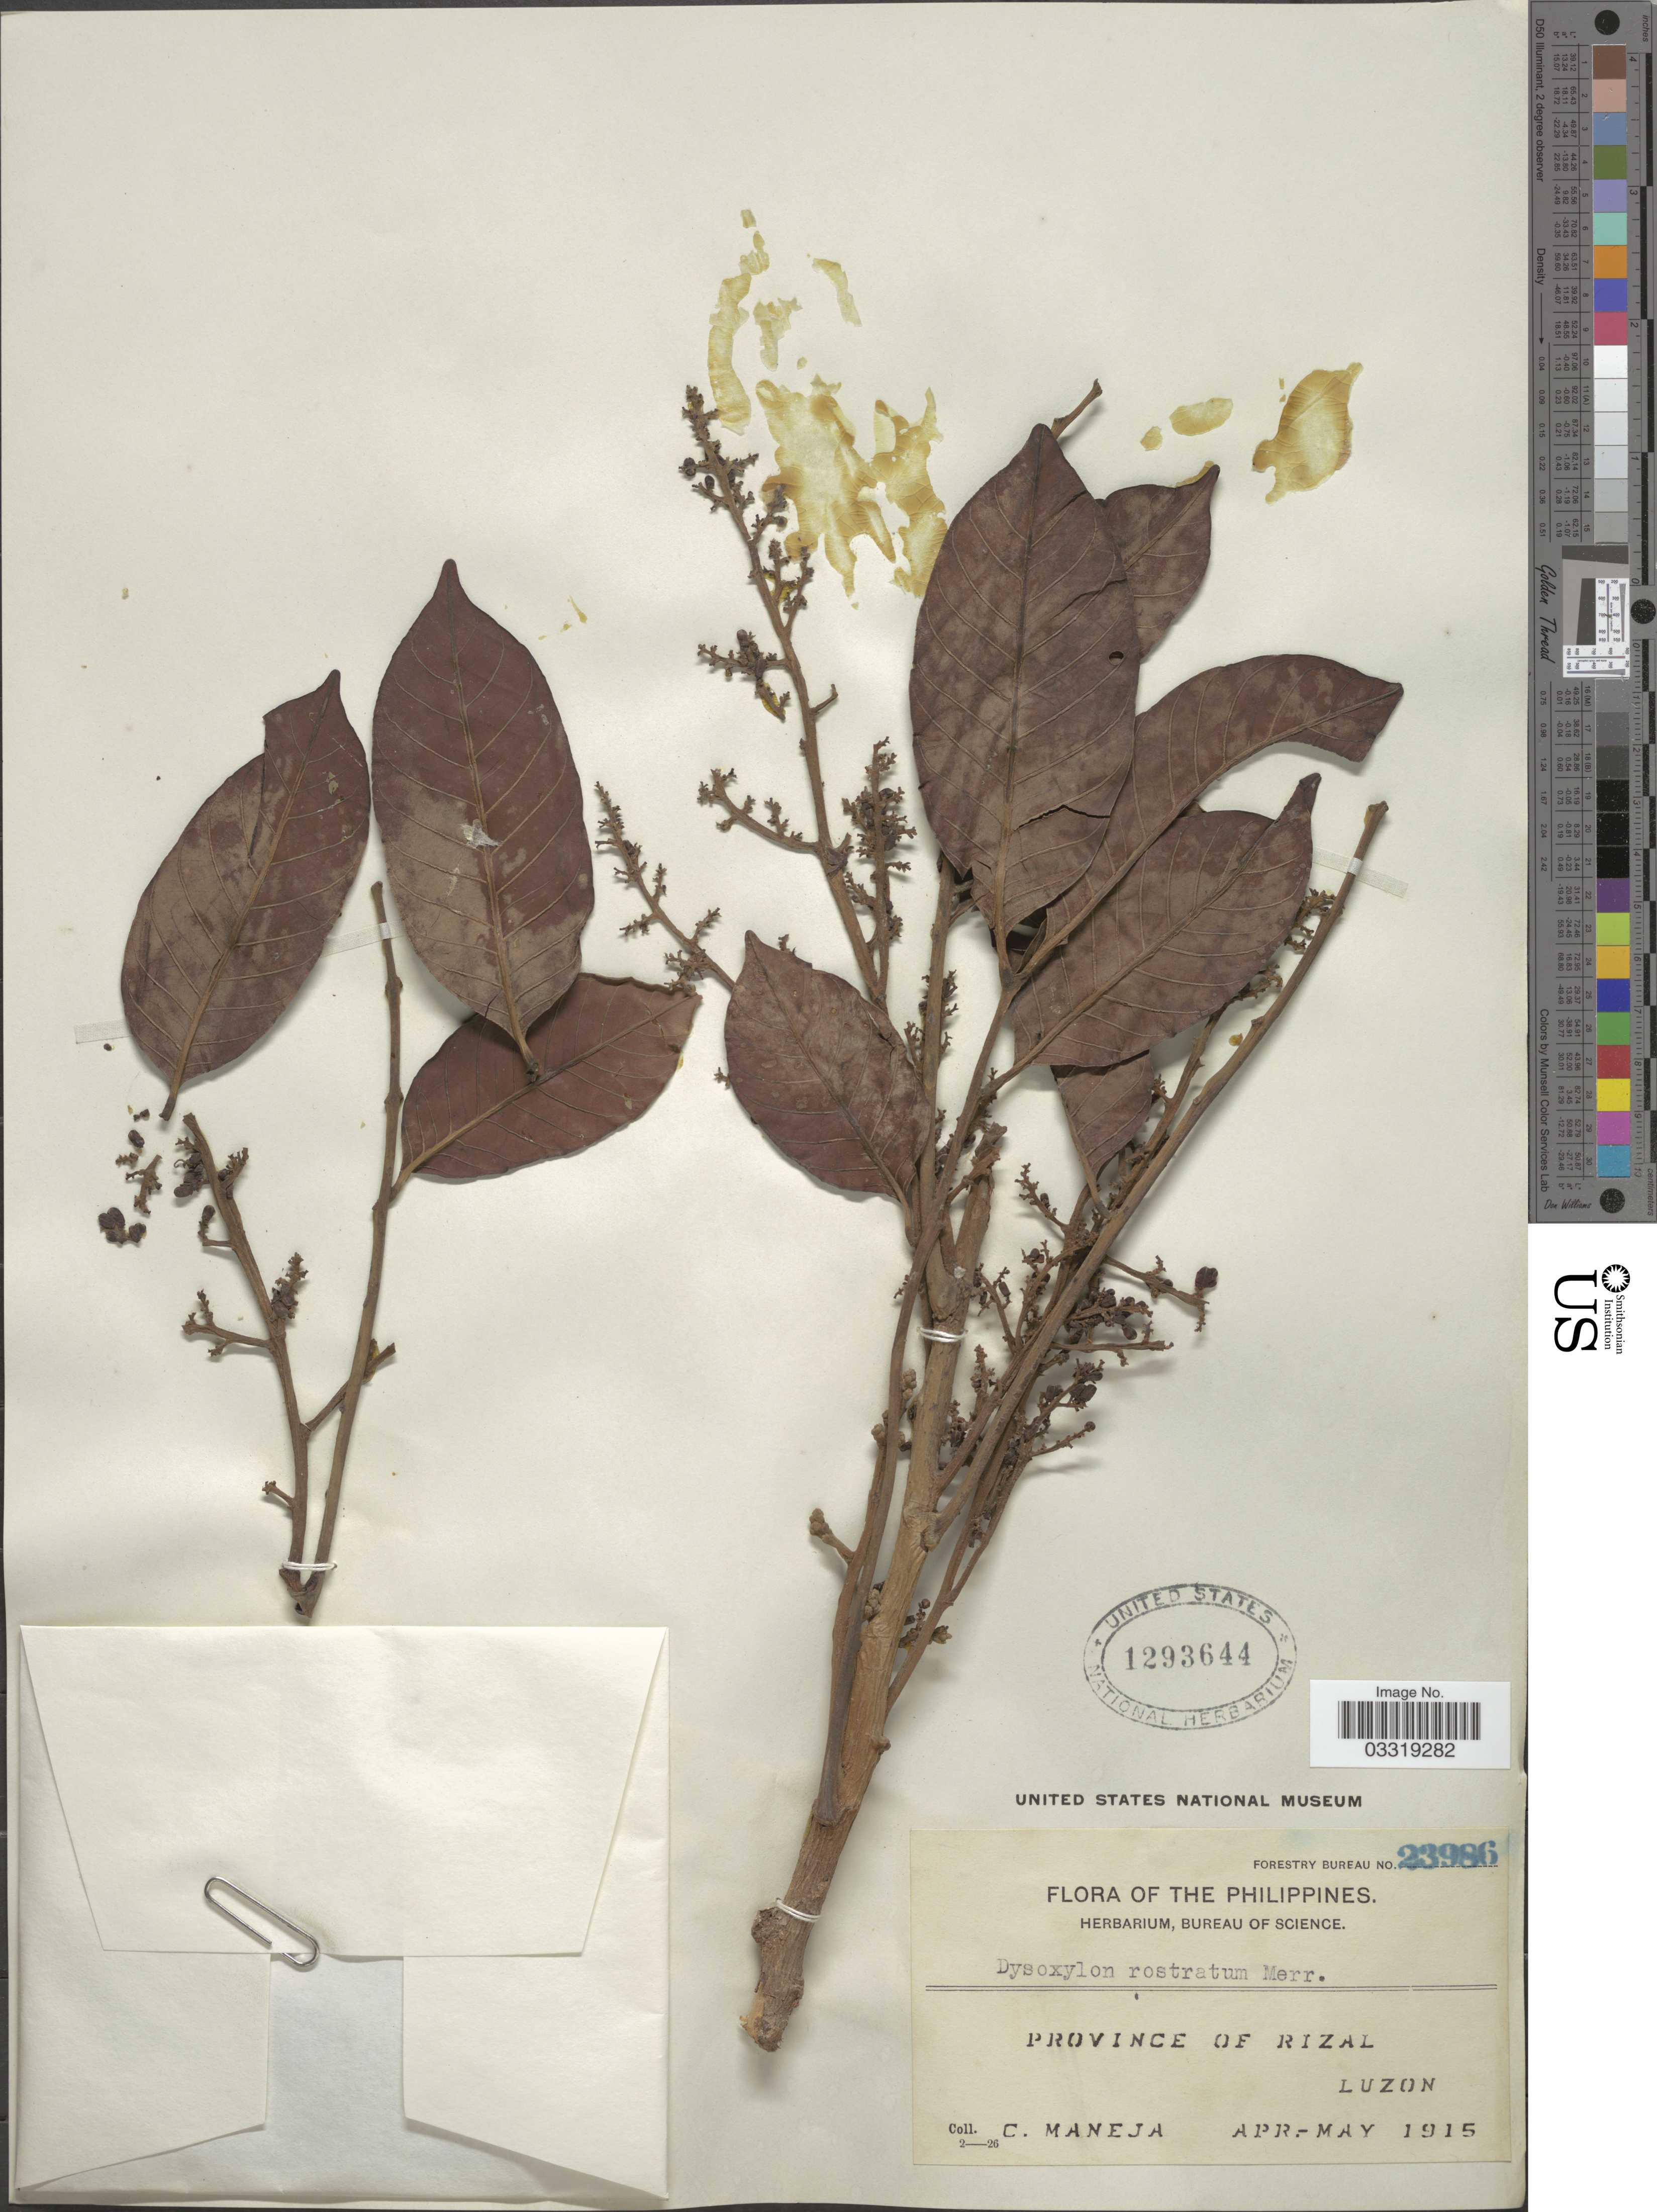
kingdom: Plantae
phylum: Tracheophyta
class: Magnoliopsida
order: Sapindales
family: Meliaceae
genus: Prasoxylon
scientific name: Prasoxylon alliaceum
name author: (Blume) M. Roem.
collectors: C. Maneja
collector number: Forestry Bureau 23986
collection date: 1915-04/1915-05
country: Philippines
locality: Province of Rizal, Luzon.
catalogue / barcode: US 1293644